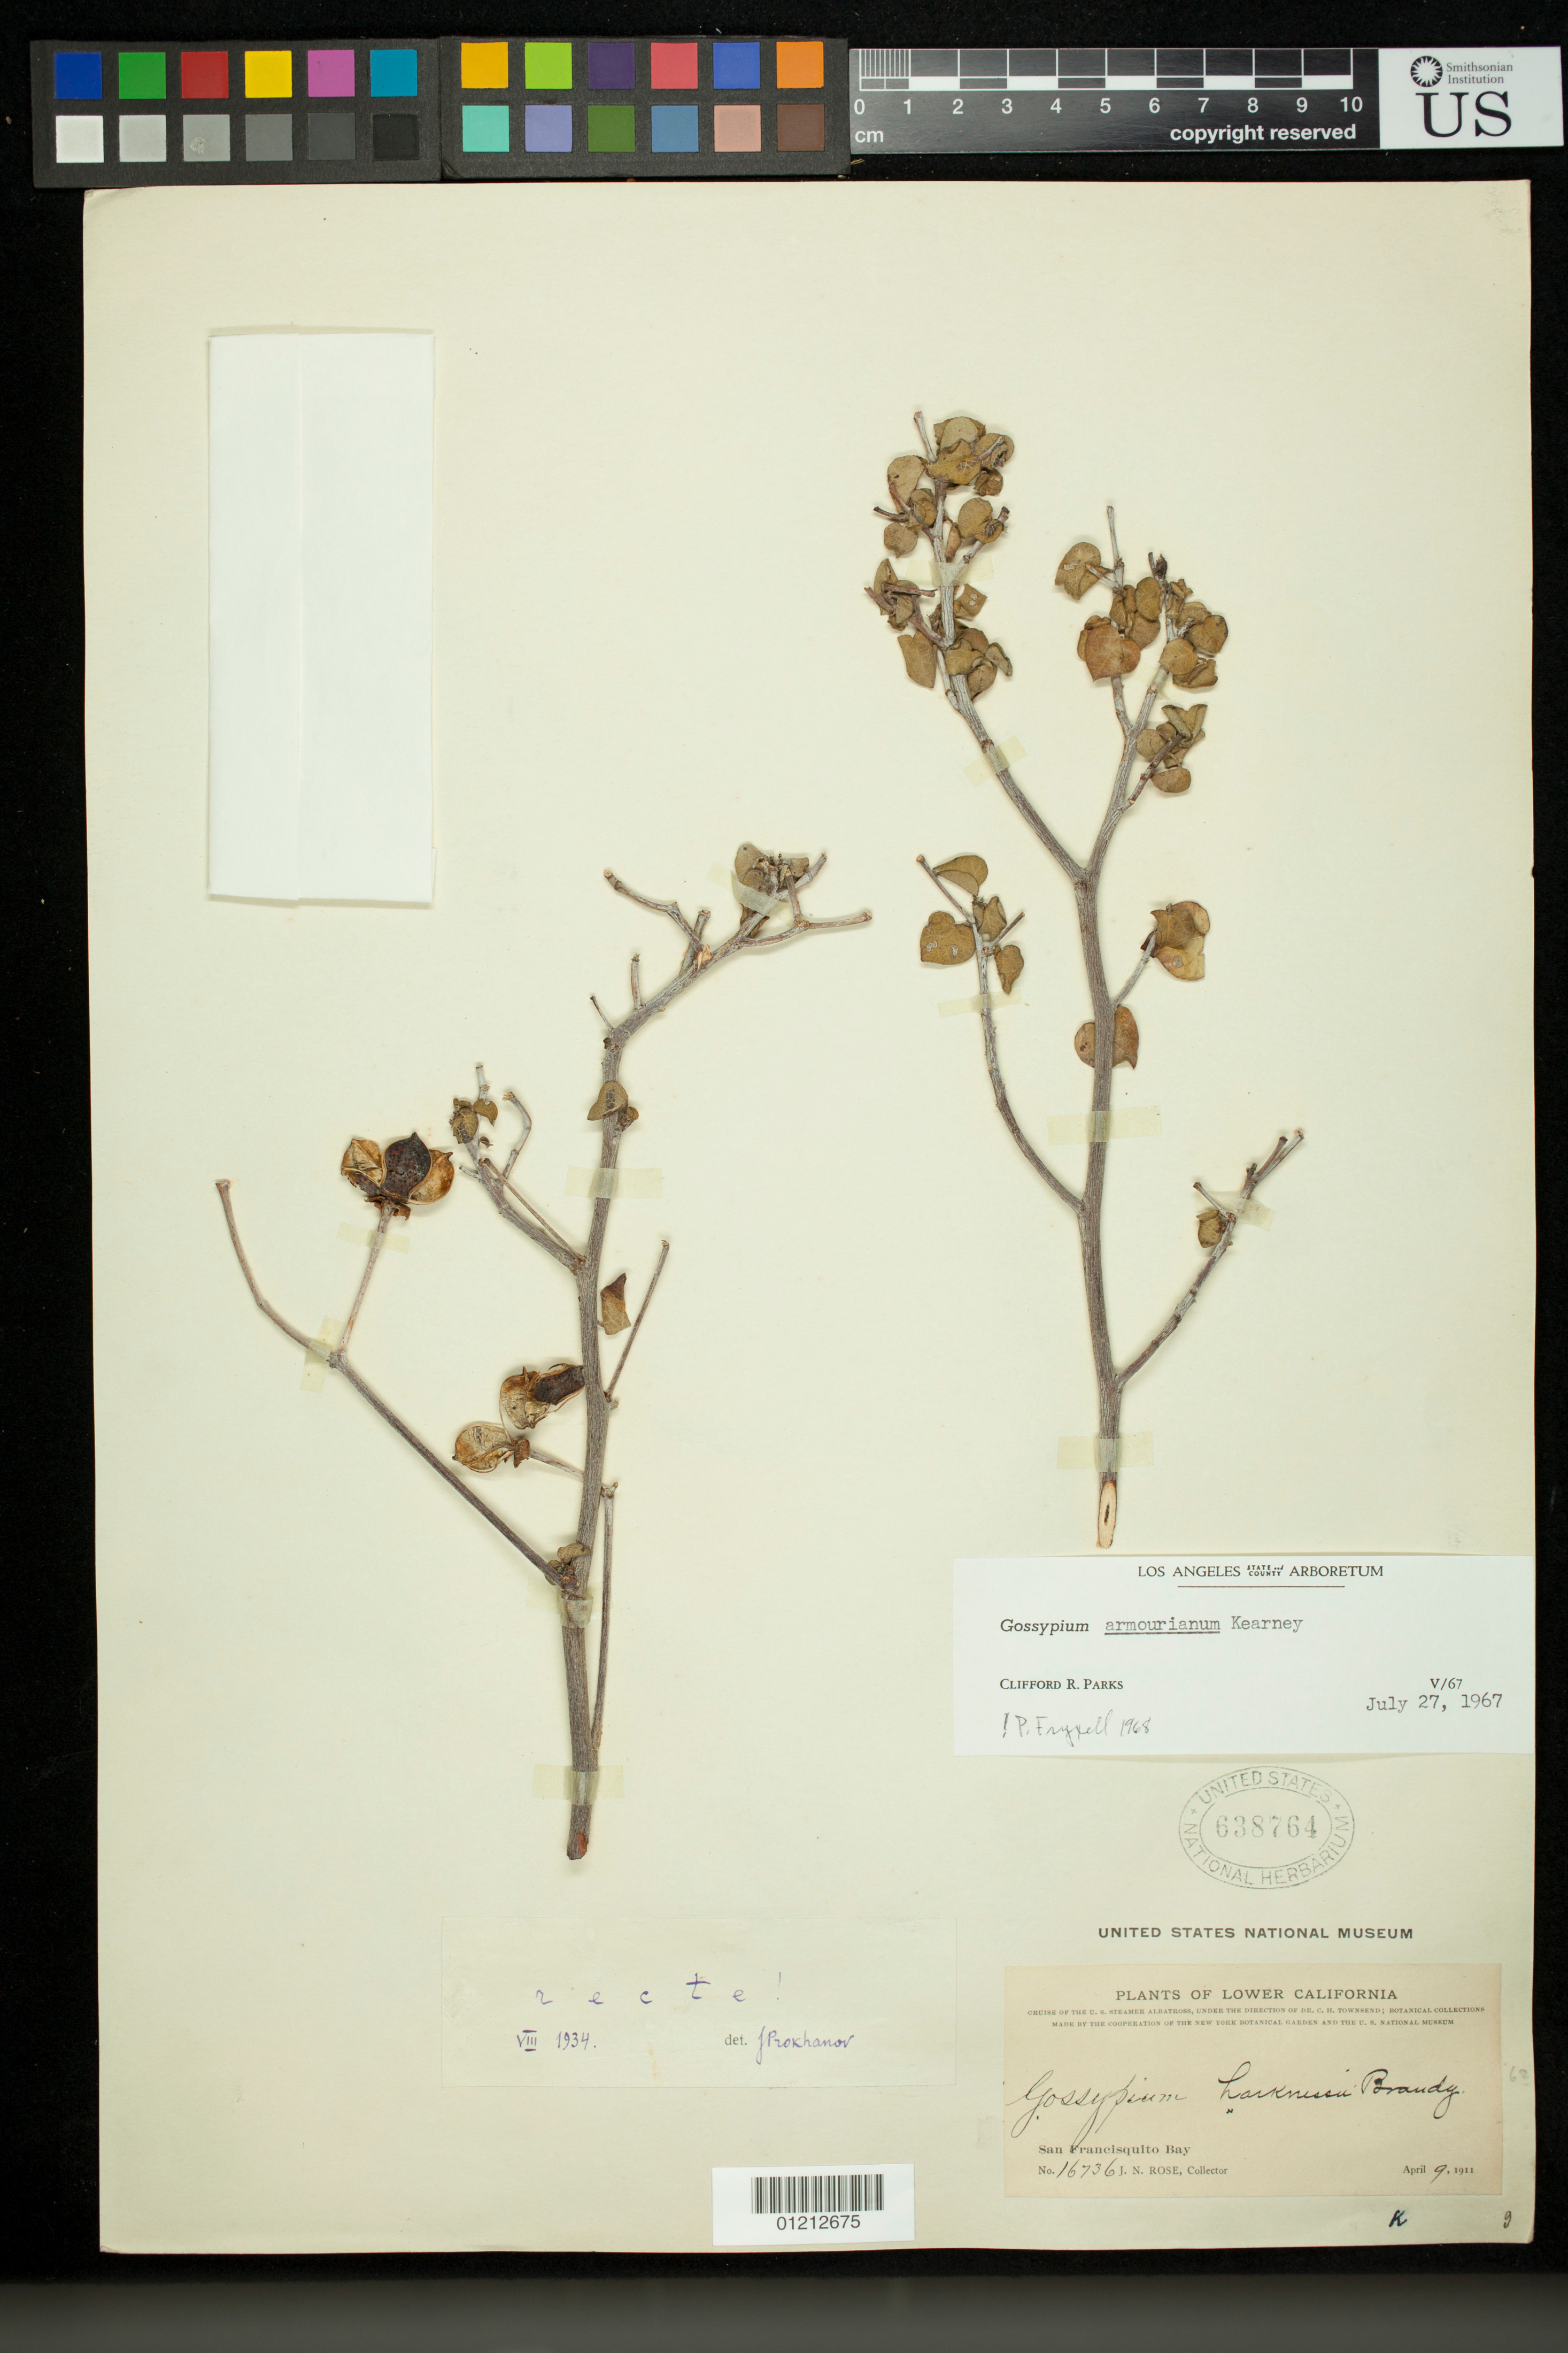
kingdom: Plantae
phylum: Tracheophyta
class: Magnoliopsida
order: Malvales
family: Malvaceae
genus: Gossypium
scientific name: Gossypium armourianum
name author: Kearney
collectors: J. N. Rose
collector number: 16736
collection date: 1911-04-09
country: United States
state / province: California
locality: San Francisquito Bay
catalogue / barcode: US 638764